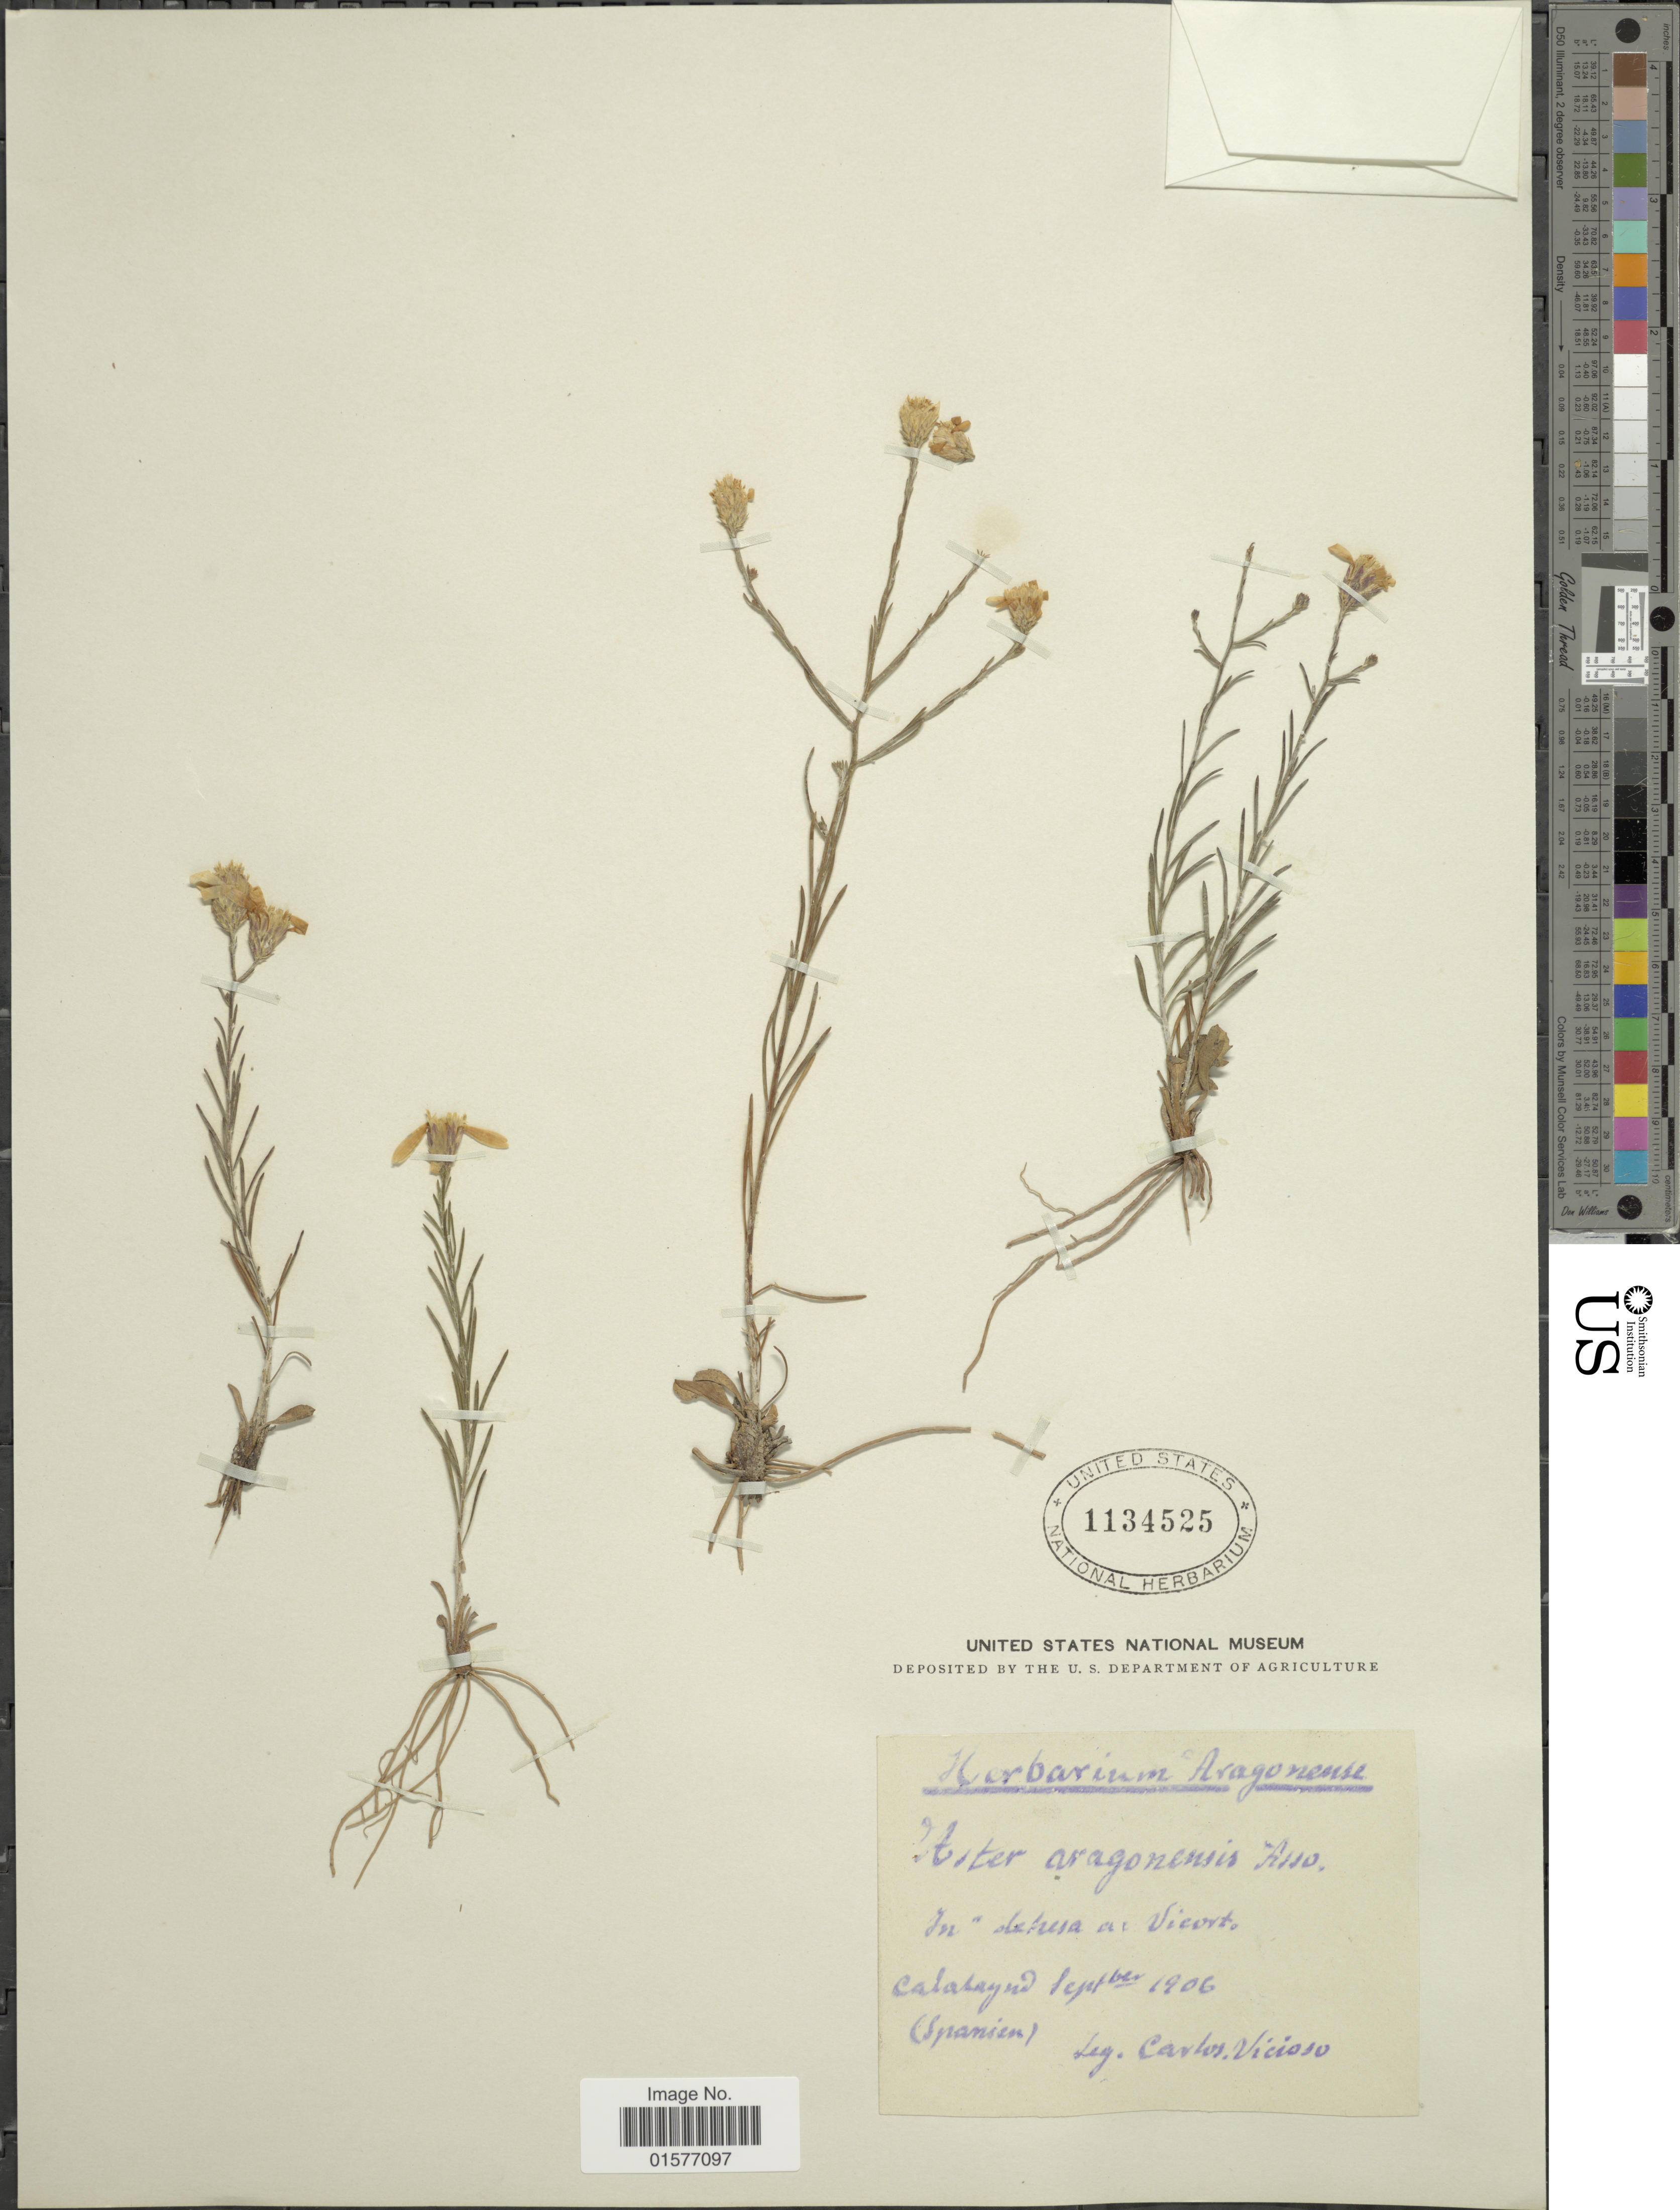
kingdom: Plantae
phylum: Tracheophyta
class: Magnoliopsida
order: Asterales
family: Asteraceae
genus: Galatella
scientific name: Galatella aragonensis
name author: Nees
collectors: C. Vicioso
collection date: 1906-09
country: Spain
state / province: Aragon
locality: Vicorto. Calatayud.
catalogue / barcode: US 1134525